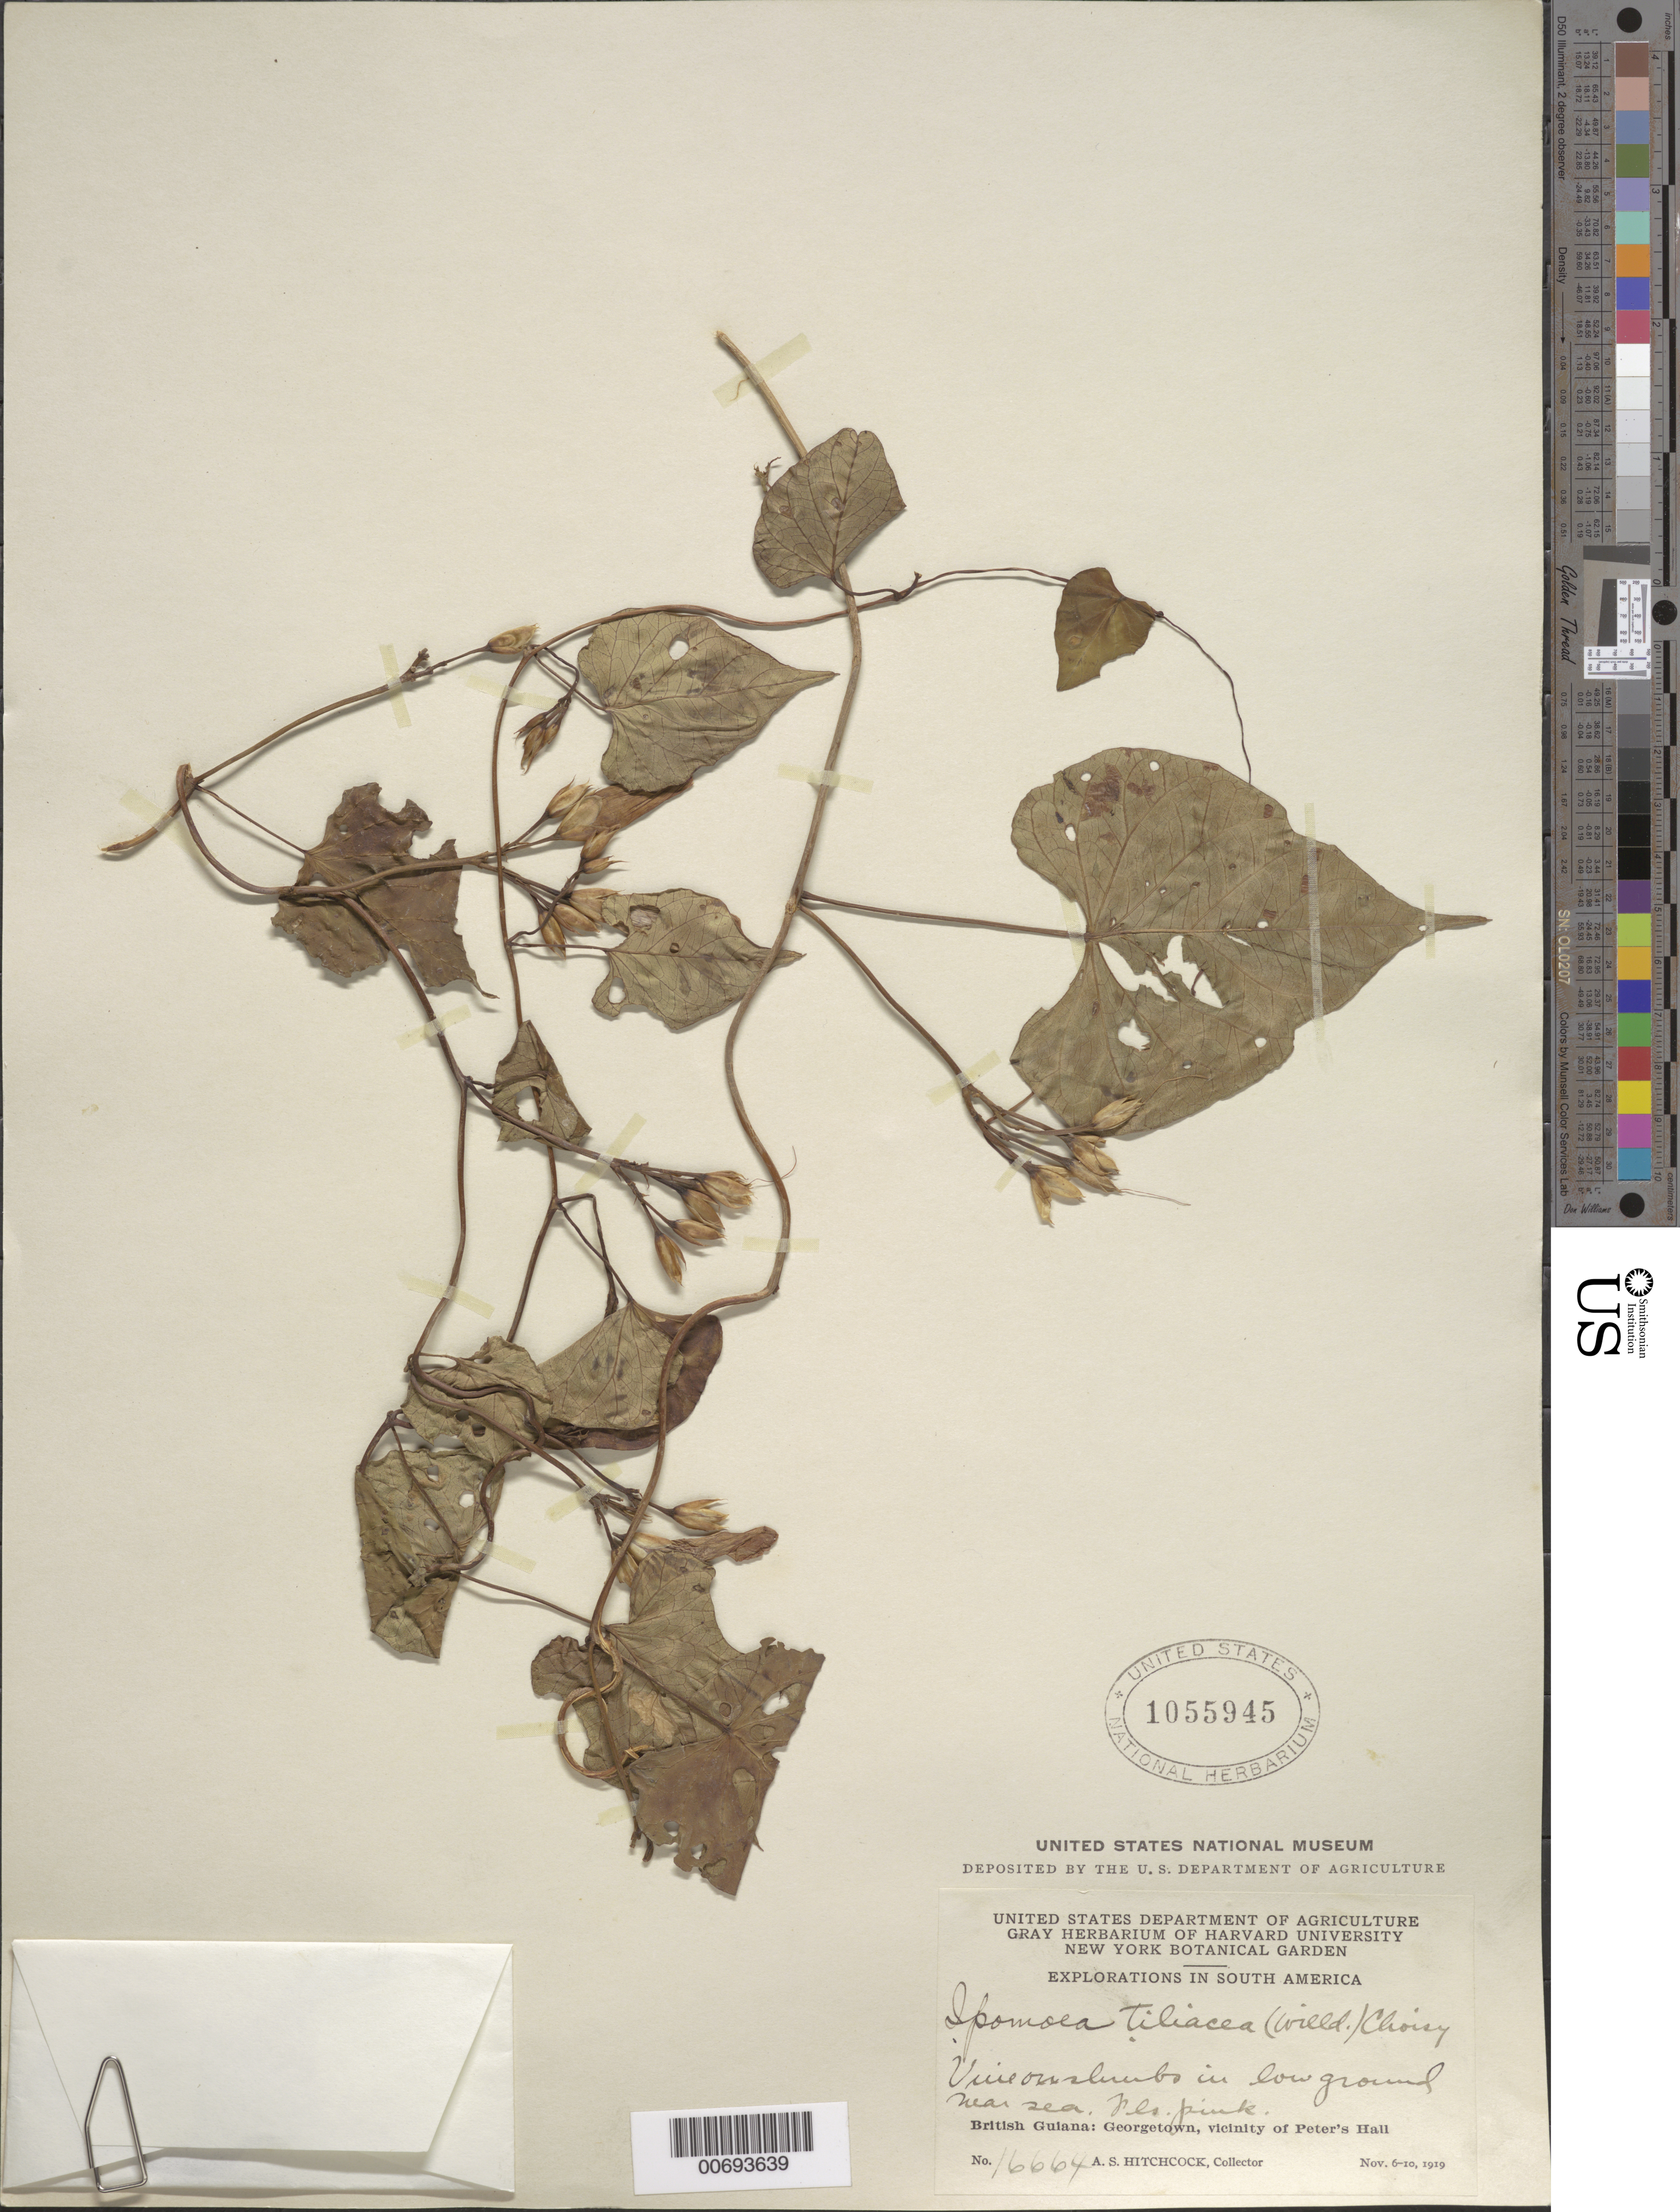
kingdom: Plantae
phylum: Tracheophyta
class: Magnoliopsida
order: Solanales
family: Convolvulaceae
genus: Ipomoea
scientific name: Ipomoea tiliacea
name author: (Willd.) Choisy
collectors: A. S. Hitchcock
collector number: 16664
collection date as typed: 6-Nov-19 to 10-Nov-19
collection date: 1919-11-06/1919-11-10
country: Guyana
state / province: Demerara-Mahaica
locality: Georgetown, vic. of Peter's Hall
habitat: Low ground near sea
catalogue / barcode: US 1055945